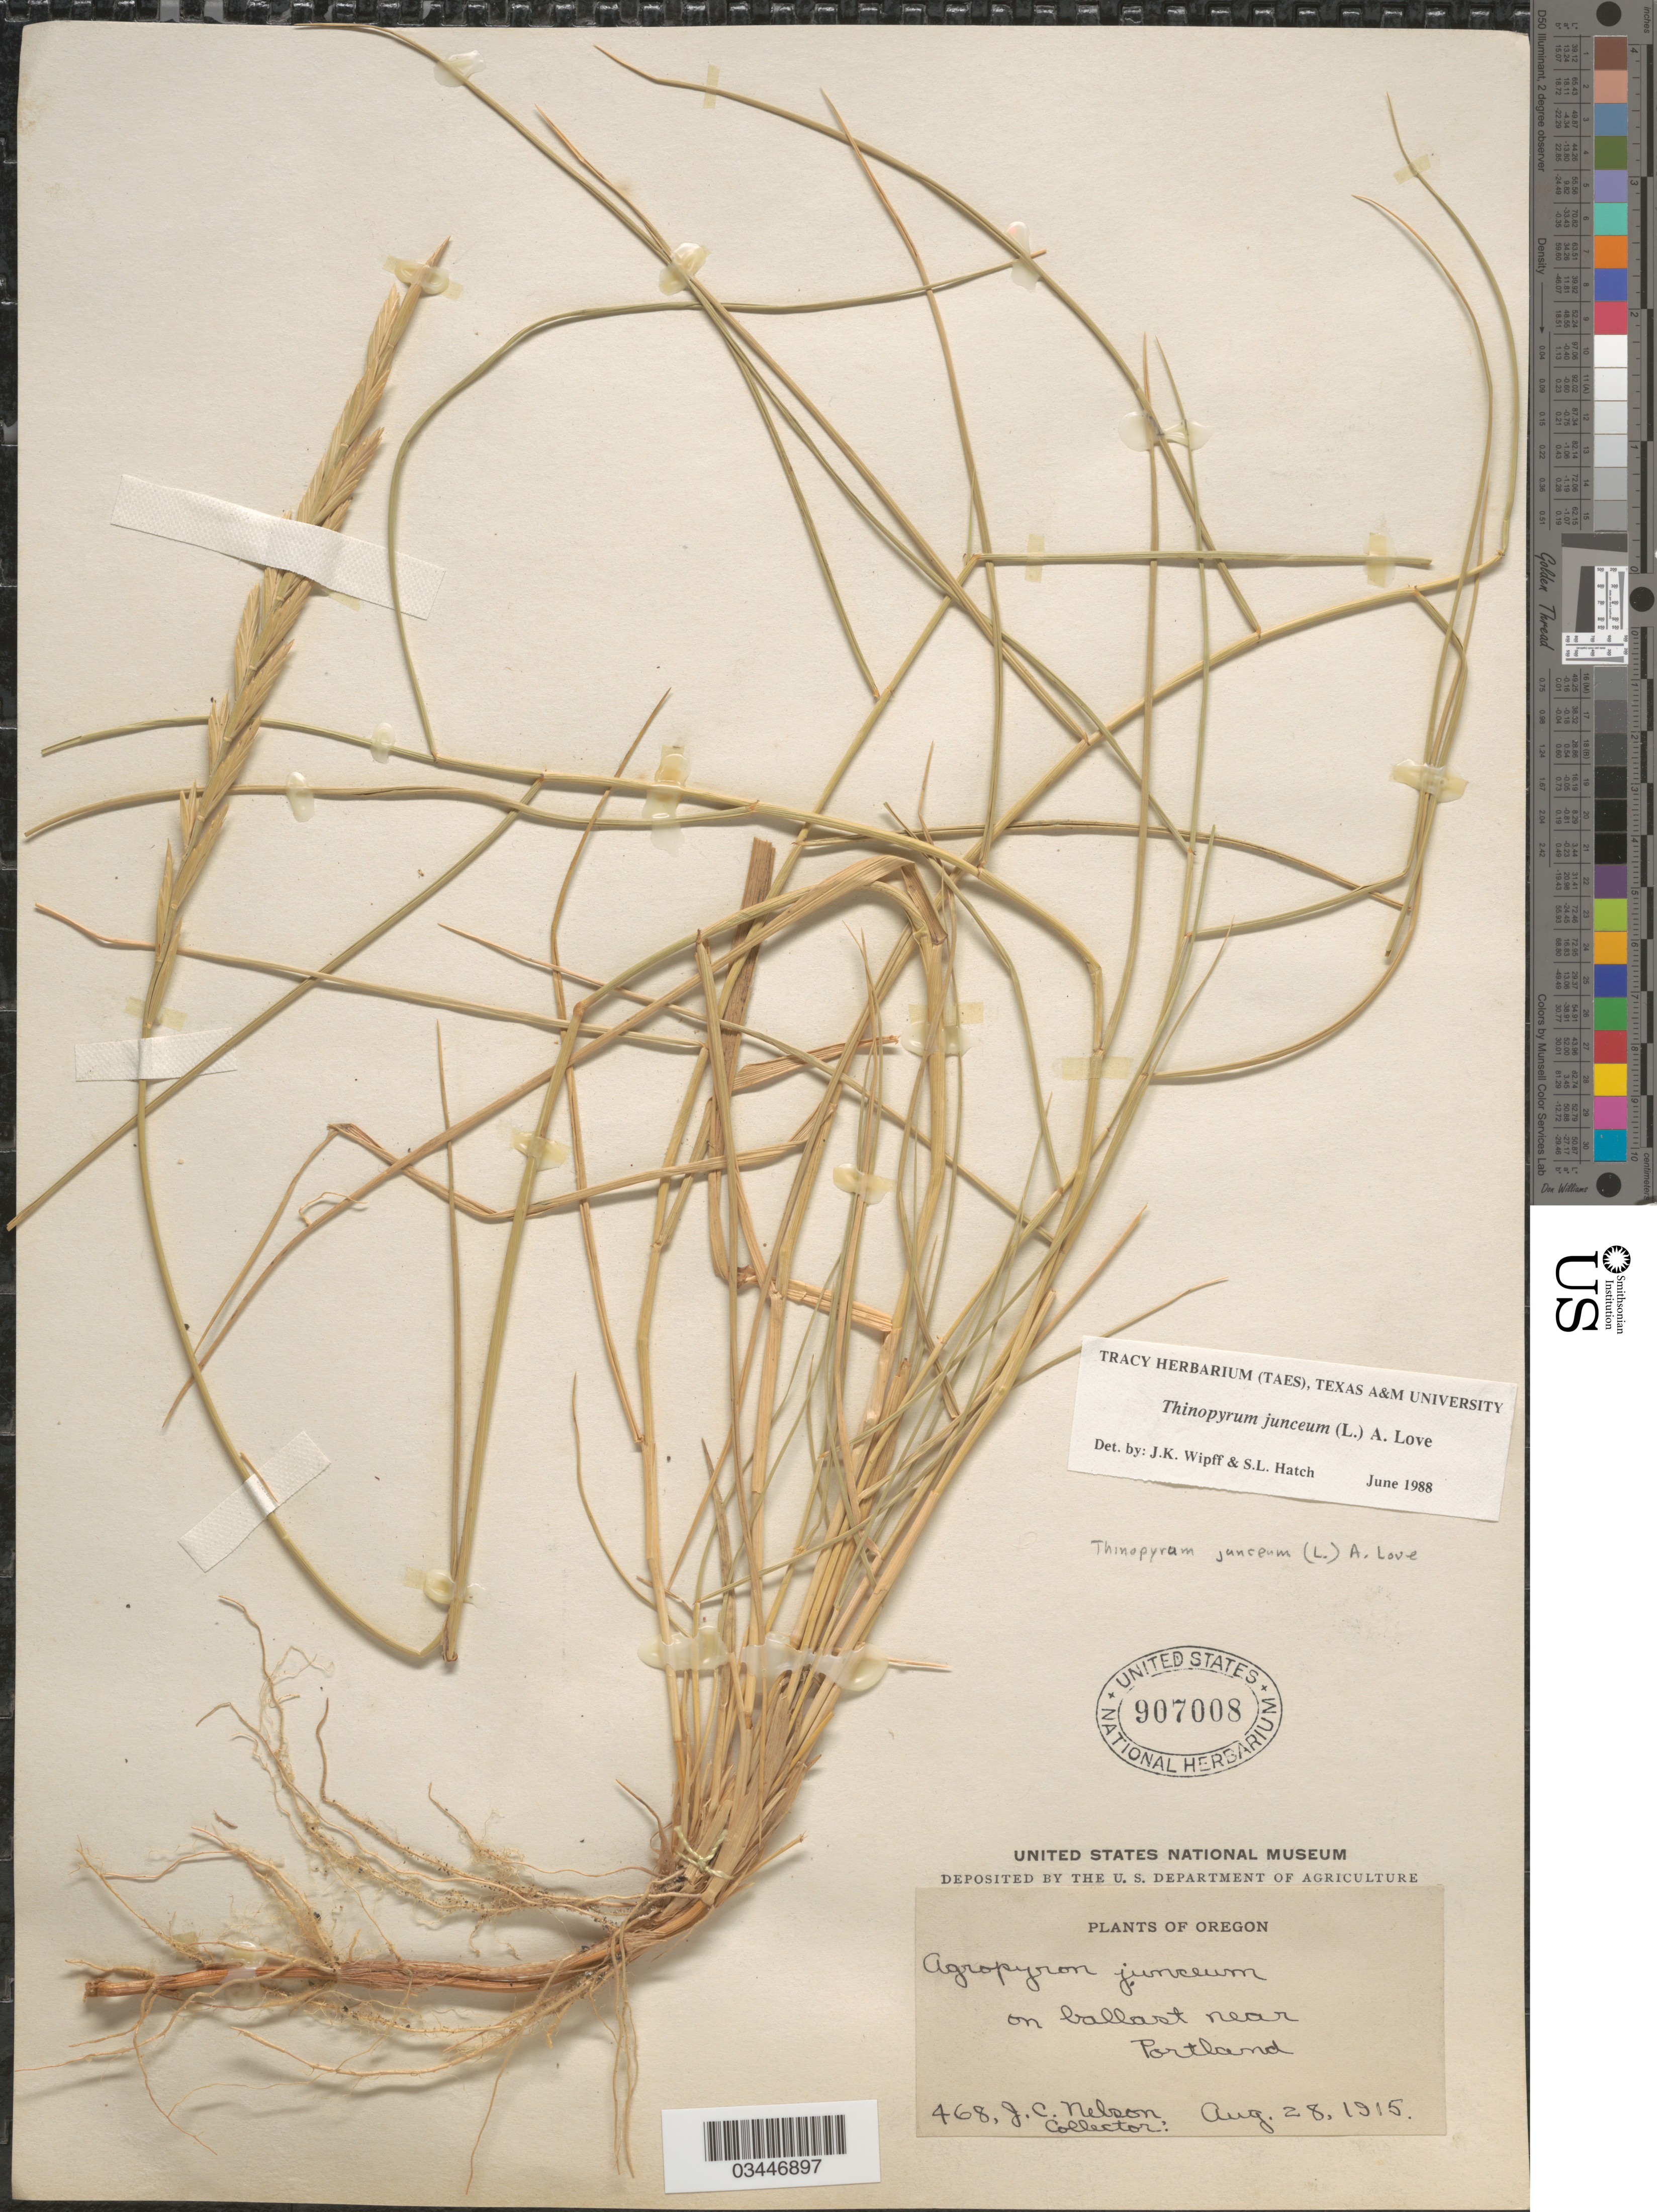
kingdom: Plantae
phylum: Tracheophyta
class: Liliopsida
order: Poales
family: Poaceae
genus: Thinopyrum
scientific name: Thinopyrum junceum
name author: (L.) Á. Löve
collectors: J. C. Nelson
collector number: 468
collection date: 1915-08-28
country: United States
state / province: Oregon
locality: On ballast near Portland.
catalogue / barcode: US 907008